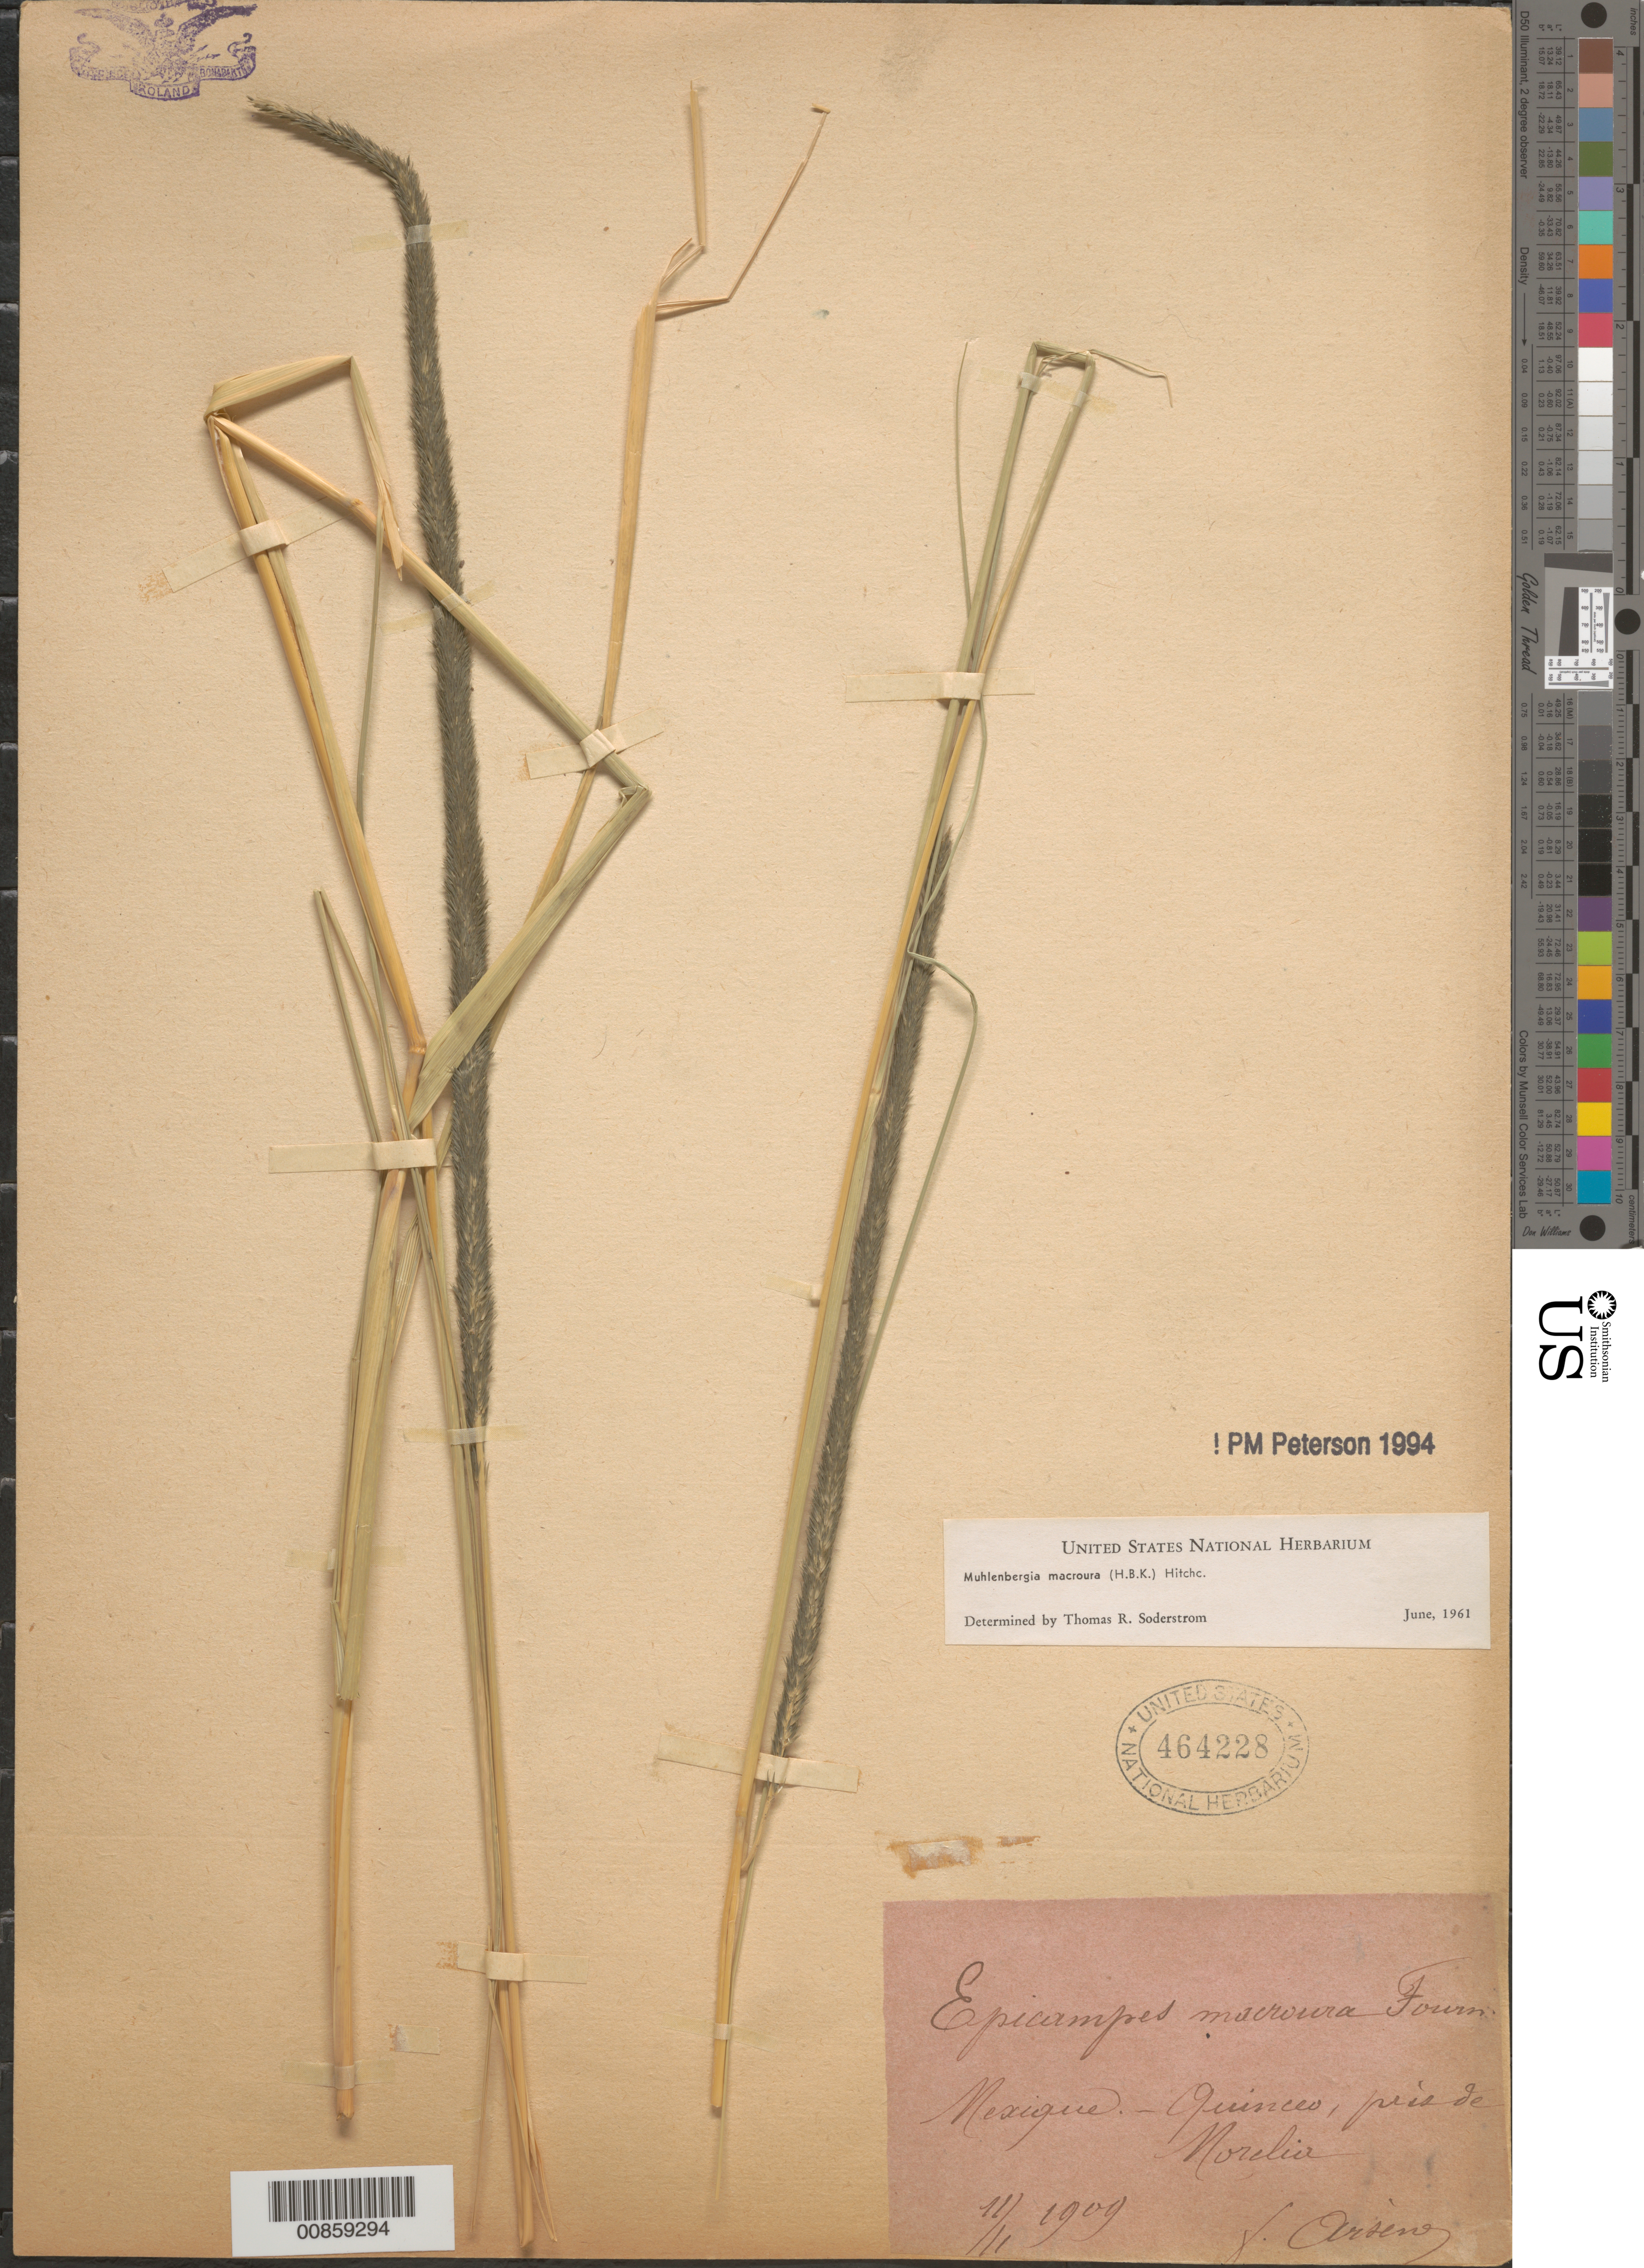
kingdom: Plantae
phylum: Tracheophyta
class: Liliopsida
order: Poales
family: Poaceae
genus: Muhlenbergia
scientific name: Muhlenbergia macroura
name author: (Kunth) Hitchc.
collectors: Bro. G. Arsène & Bro. Nicolas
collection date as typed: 11 Nov 1909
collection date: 1909-11-11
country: Mexico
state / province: Michoacan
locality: Quinces, near Morelia, Mich.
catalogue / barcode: US 464228